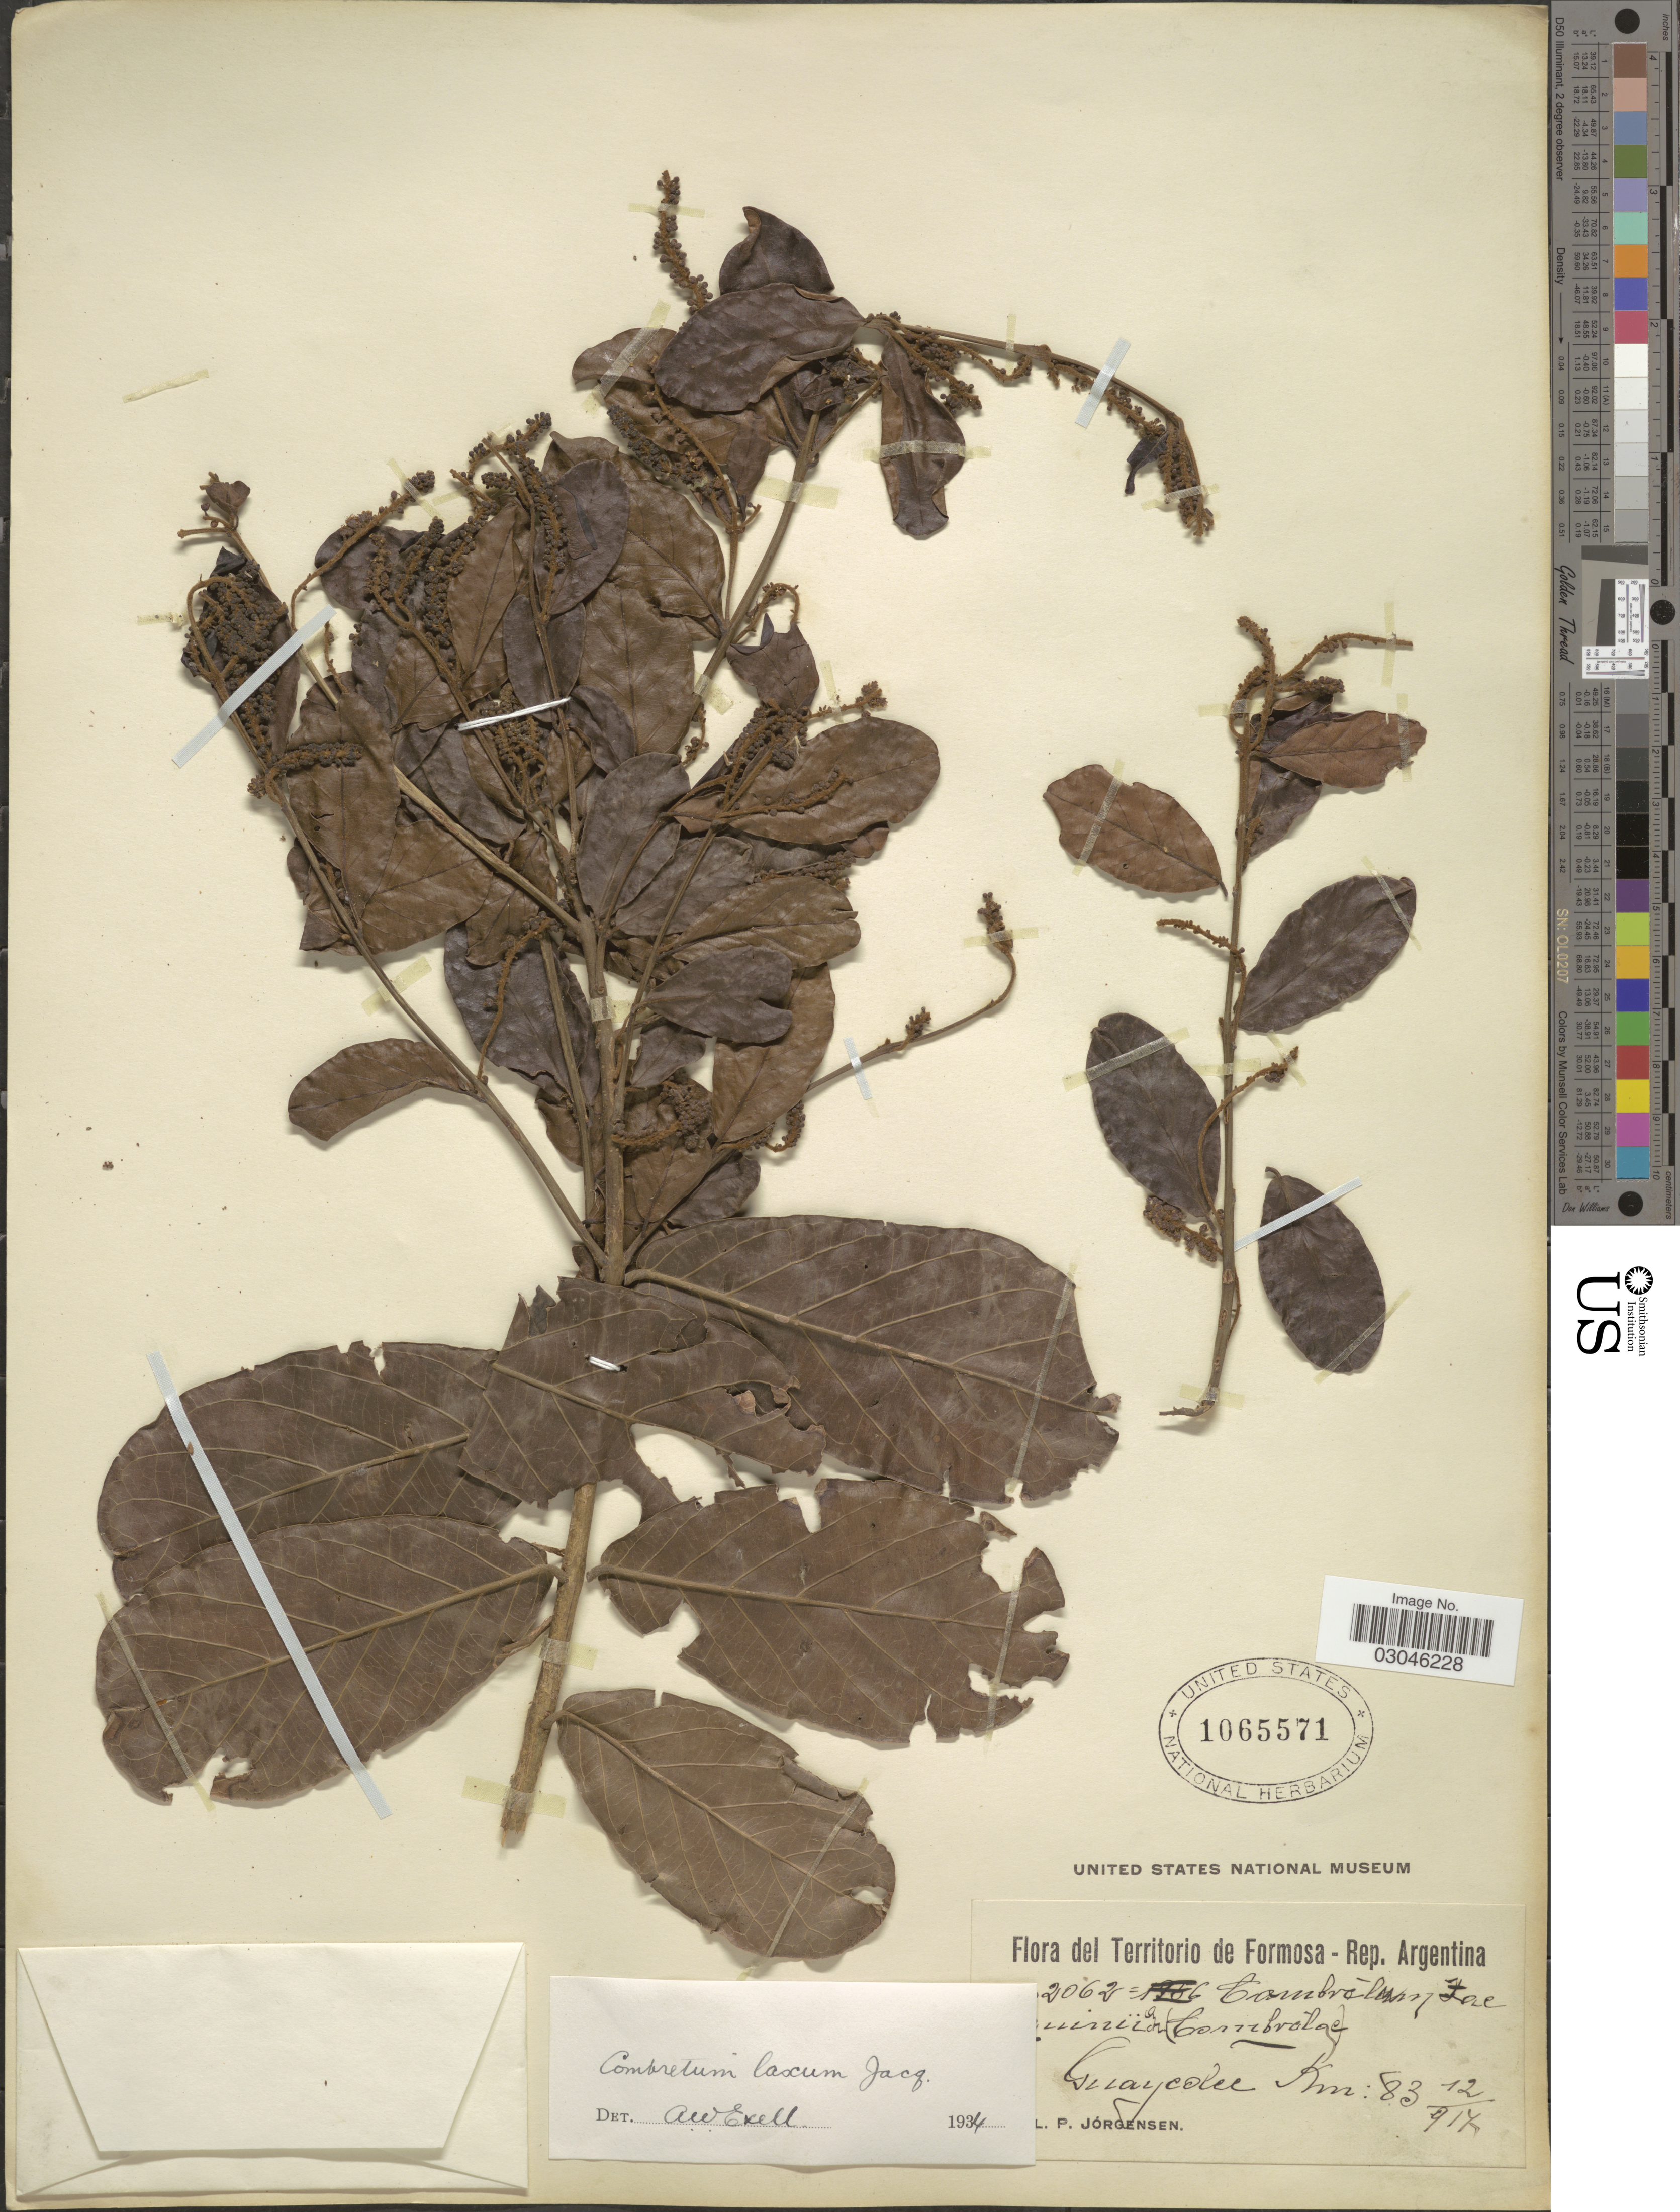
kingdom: Plantae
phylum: Tracheophyta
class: Magnoliopsida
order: Myrtales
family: Combretaceae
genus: Combretum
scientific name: Combretum laxum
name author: Jacq.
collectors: P. Jörgensen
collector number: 2062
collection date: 1917-12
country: Argentina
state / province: Formosa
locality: Territorio de Formosa. Guaycolec Km: 83.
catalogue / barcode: US 1065571